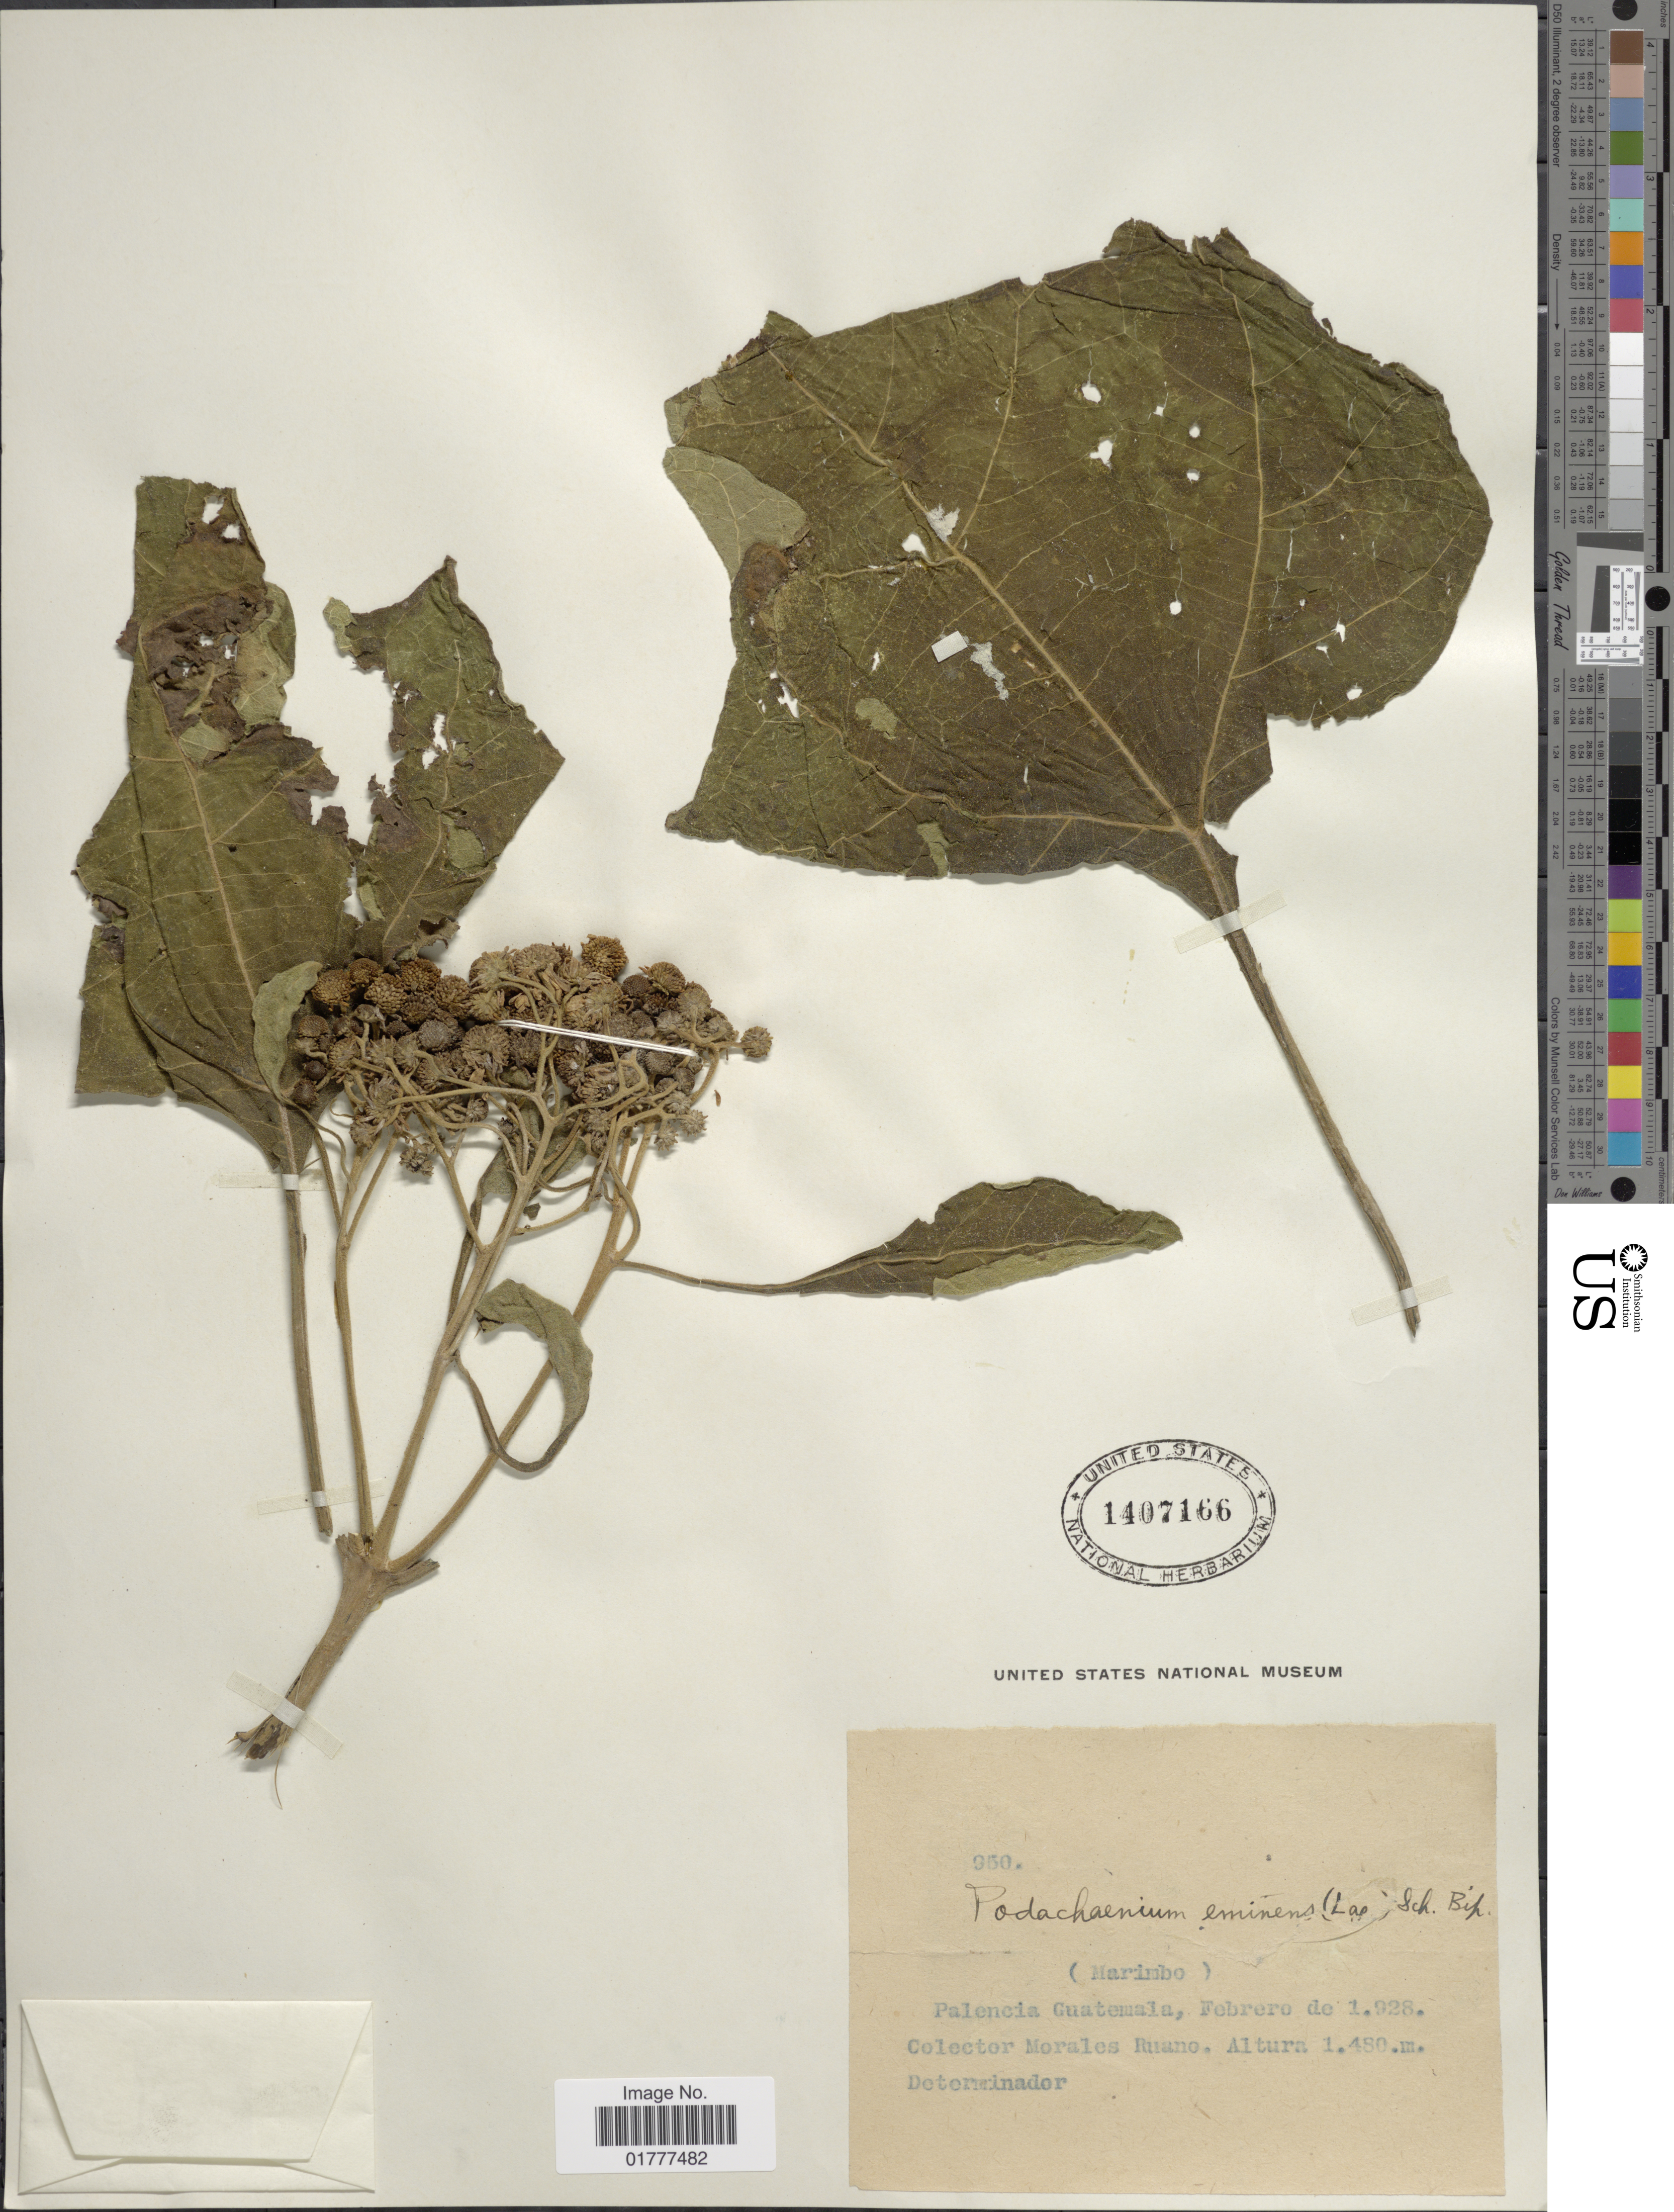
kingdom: Plantae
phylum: Tracheophyta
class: Magnoliopsida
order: Asterales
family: Asteraceae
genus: Podachaenium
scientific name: Podachaenium eminens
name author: (Lag.) Sch. Bip. ex Sch. Bip.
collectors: M. Ruano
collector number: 950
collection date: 1928-02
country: Guatemala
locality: Palencia Guatemala.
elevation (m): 1480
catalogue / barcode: US 1407166